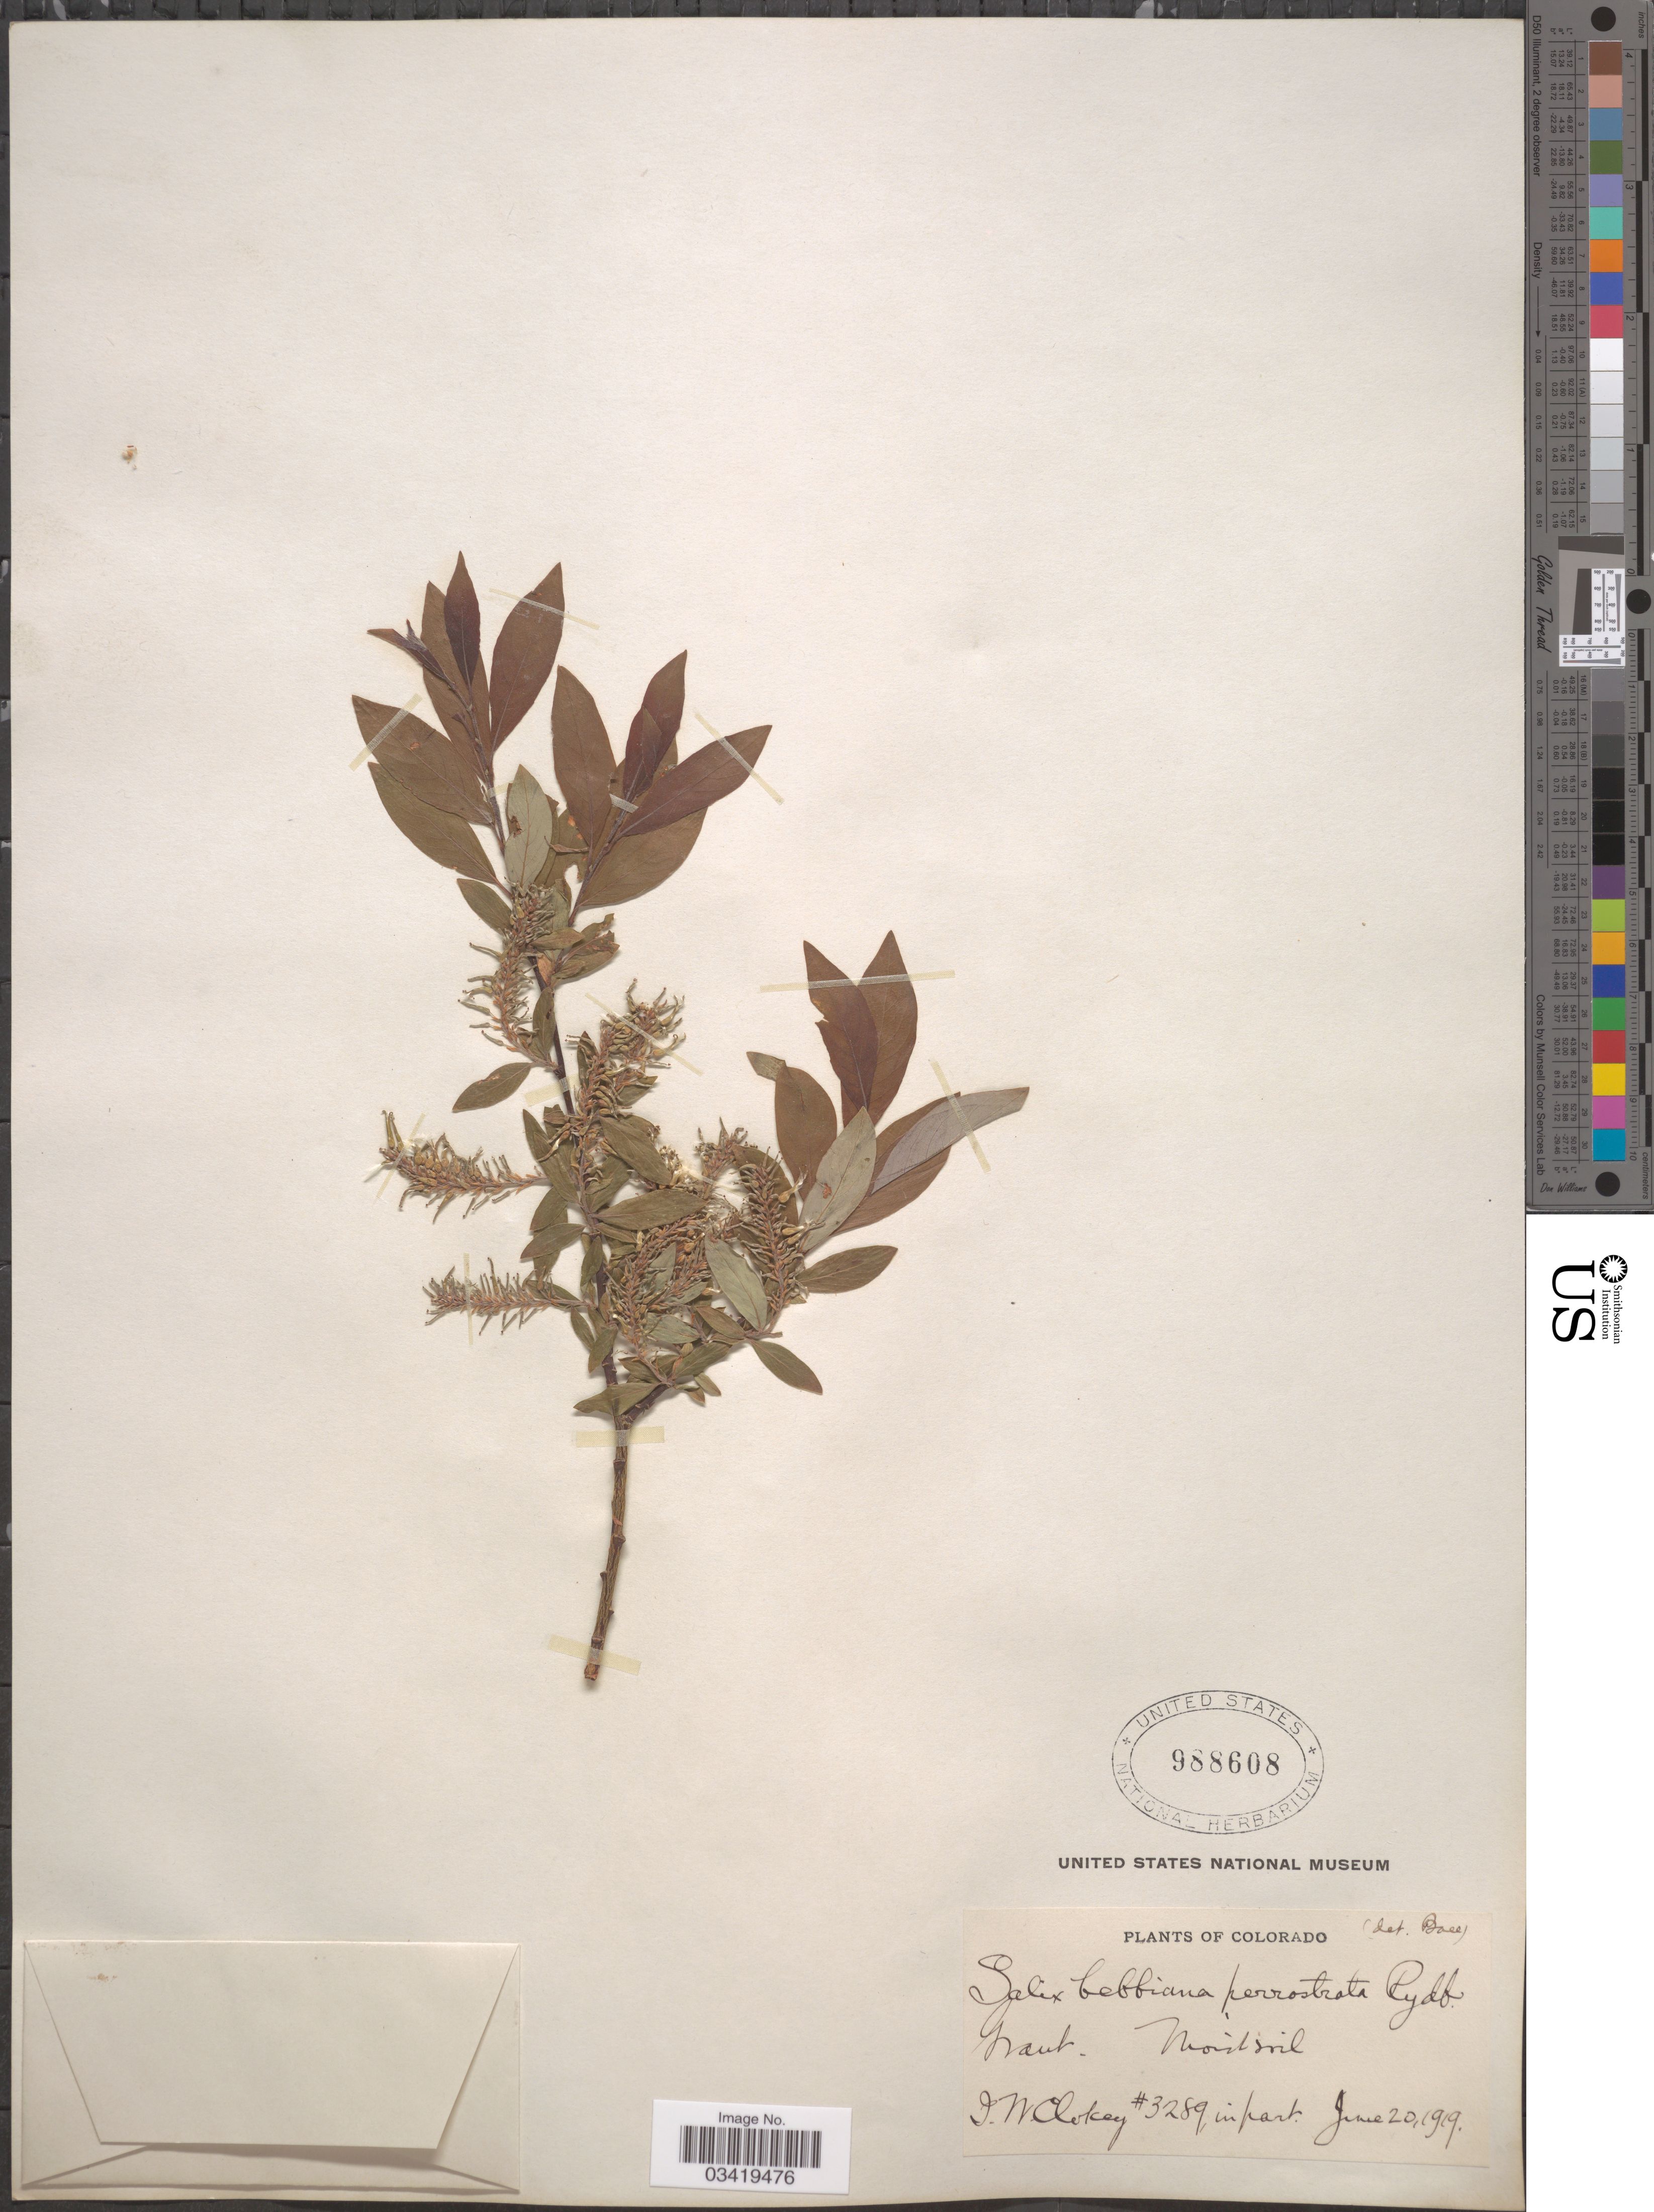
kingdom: Plantae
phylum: Tracheophyta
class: Magnoliopsida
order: Malpighiales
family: Salicaceae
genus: Salix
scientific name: Salix bebbiana var. perrostrata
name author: Sarg.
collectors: I. W. Clokey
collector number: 3289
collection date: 1919-06-20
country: United States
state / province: Colorado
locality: Grant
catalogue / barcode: US 988608